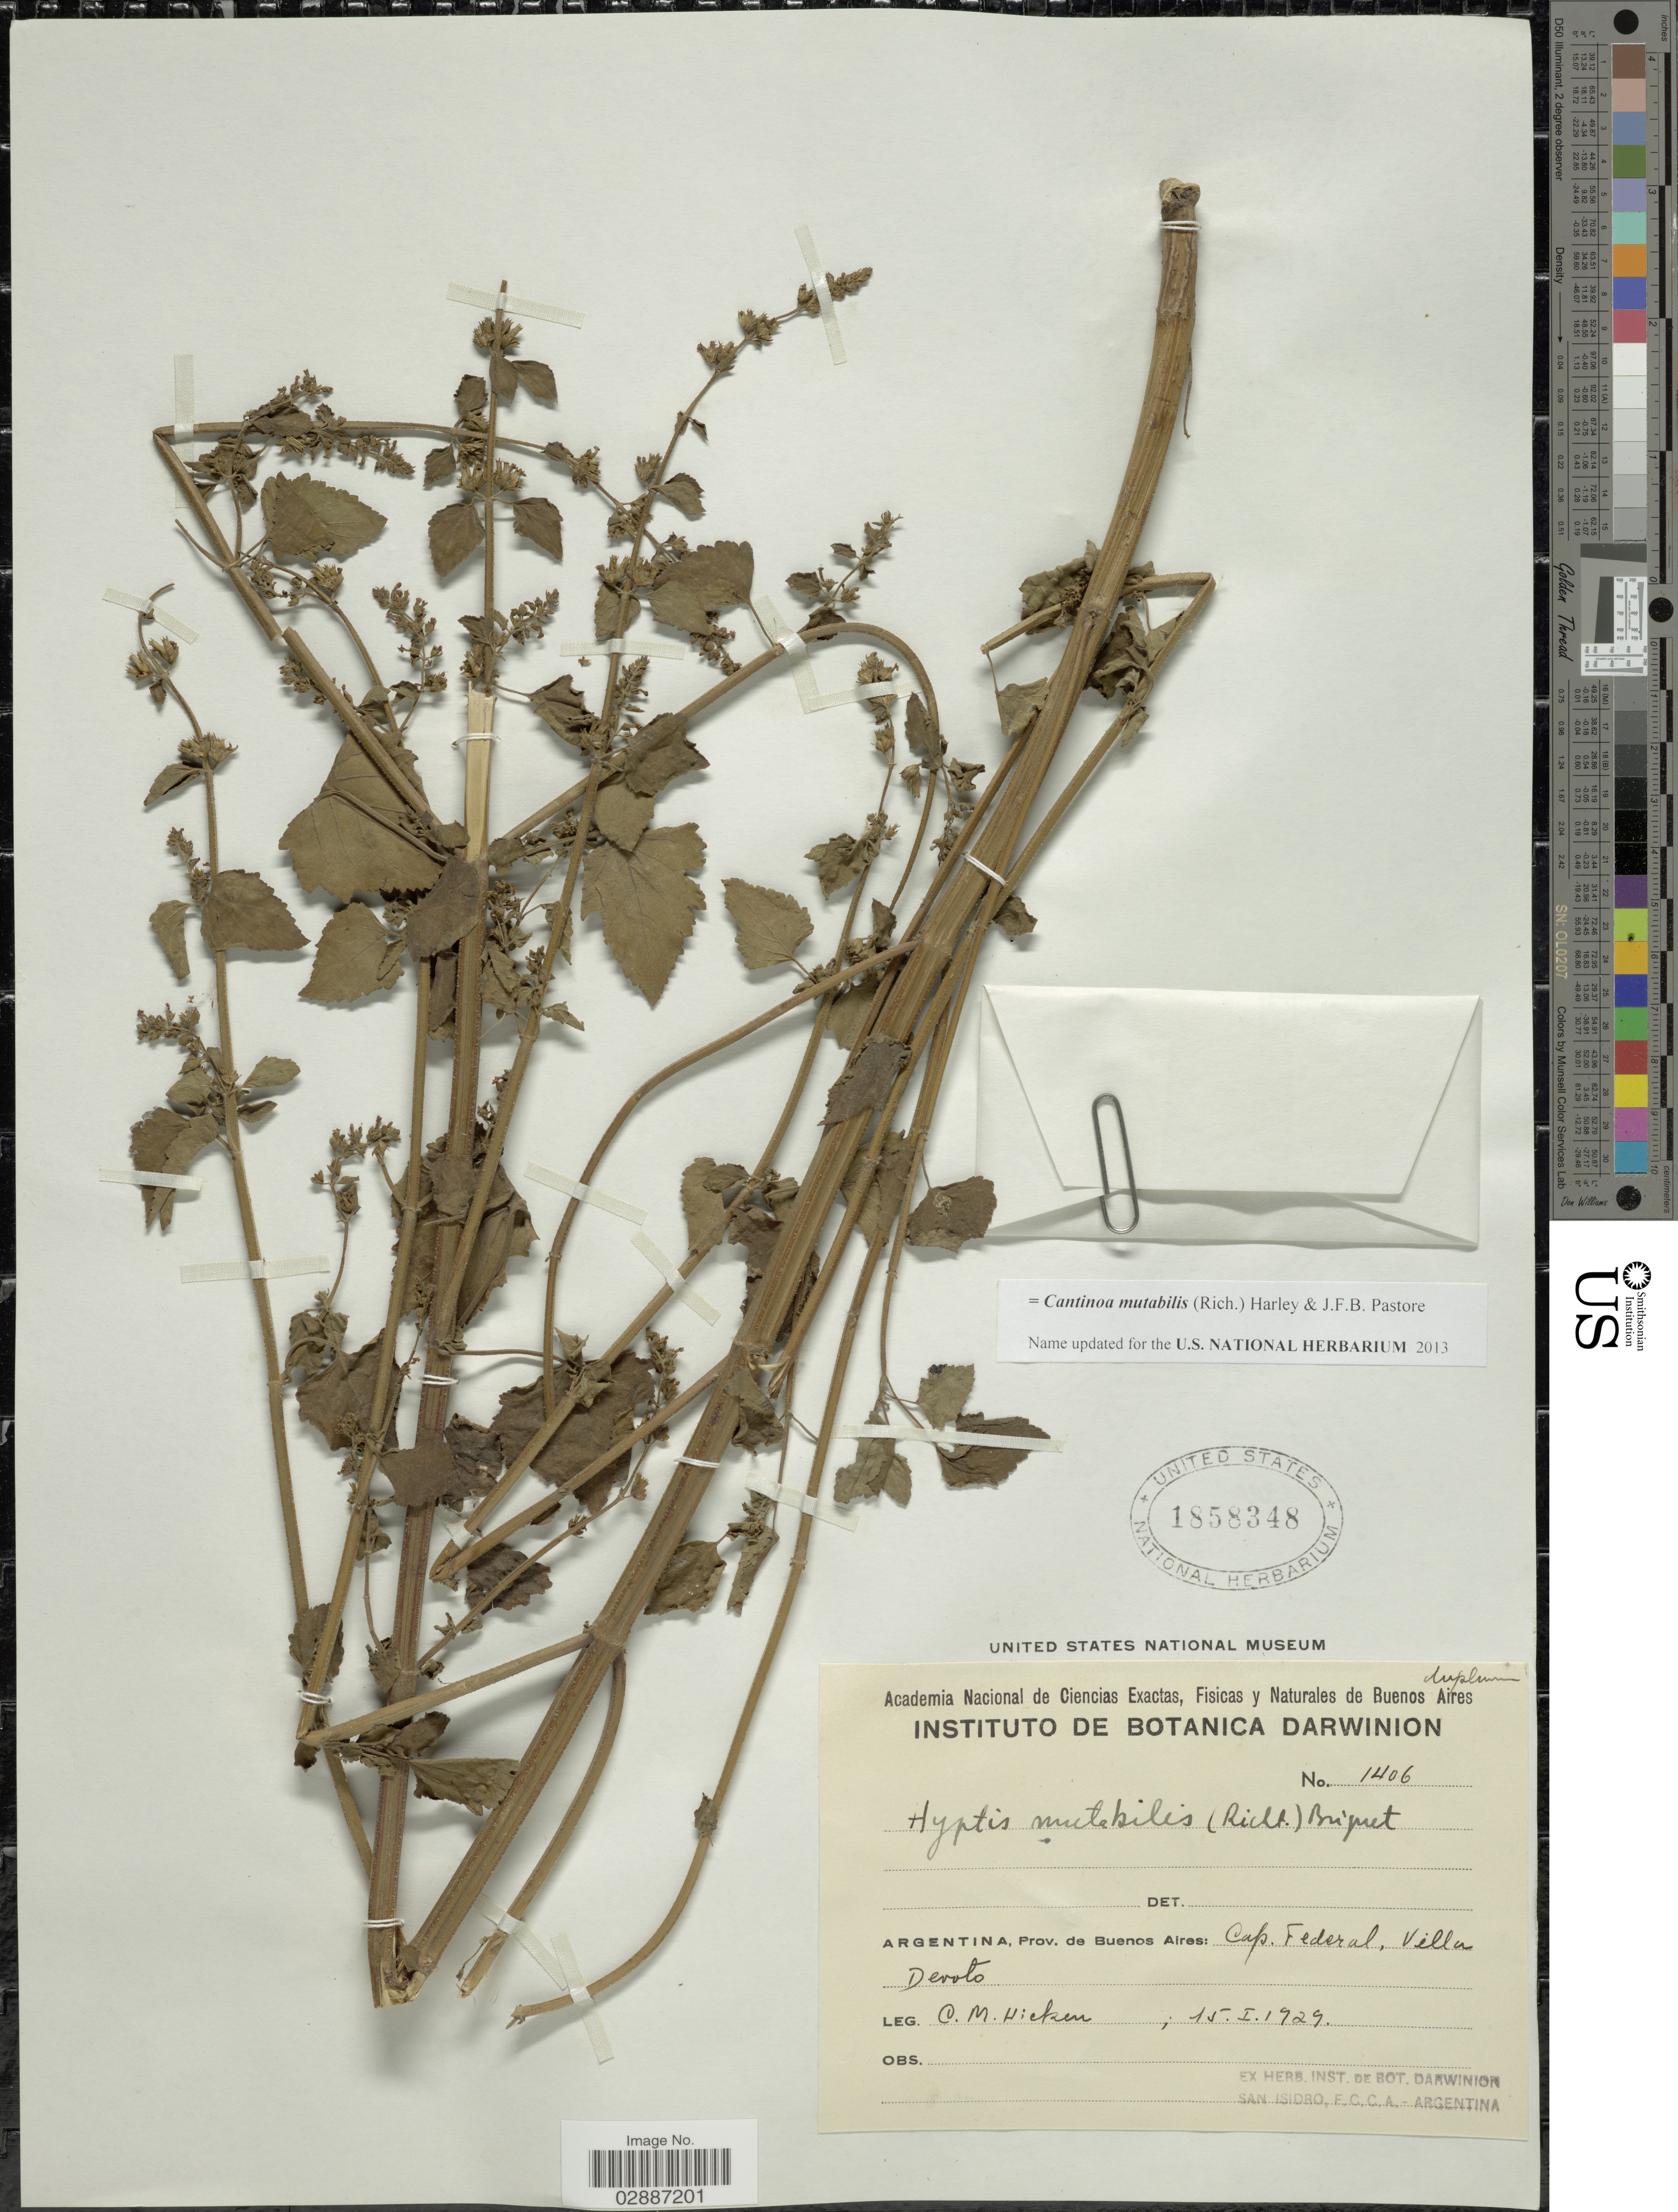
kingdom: Plantae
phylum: Tracheophyta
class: Magnoliopsida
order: Lamiales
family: Lamiaceae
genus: Cantinoa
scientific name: Cantinoa mutabilis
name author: (Epling) Harley & J.F.B. Pastore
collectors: C. M. Hicken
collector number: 1406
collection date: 1929-01-15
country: Argentina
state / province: Buenos Aires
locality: Cap. Federal, Villa Devoto.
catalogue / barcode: US 1858348